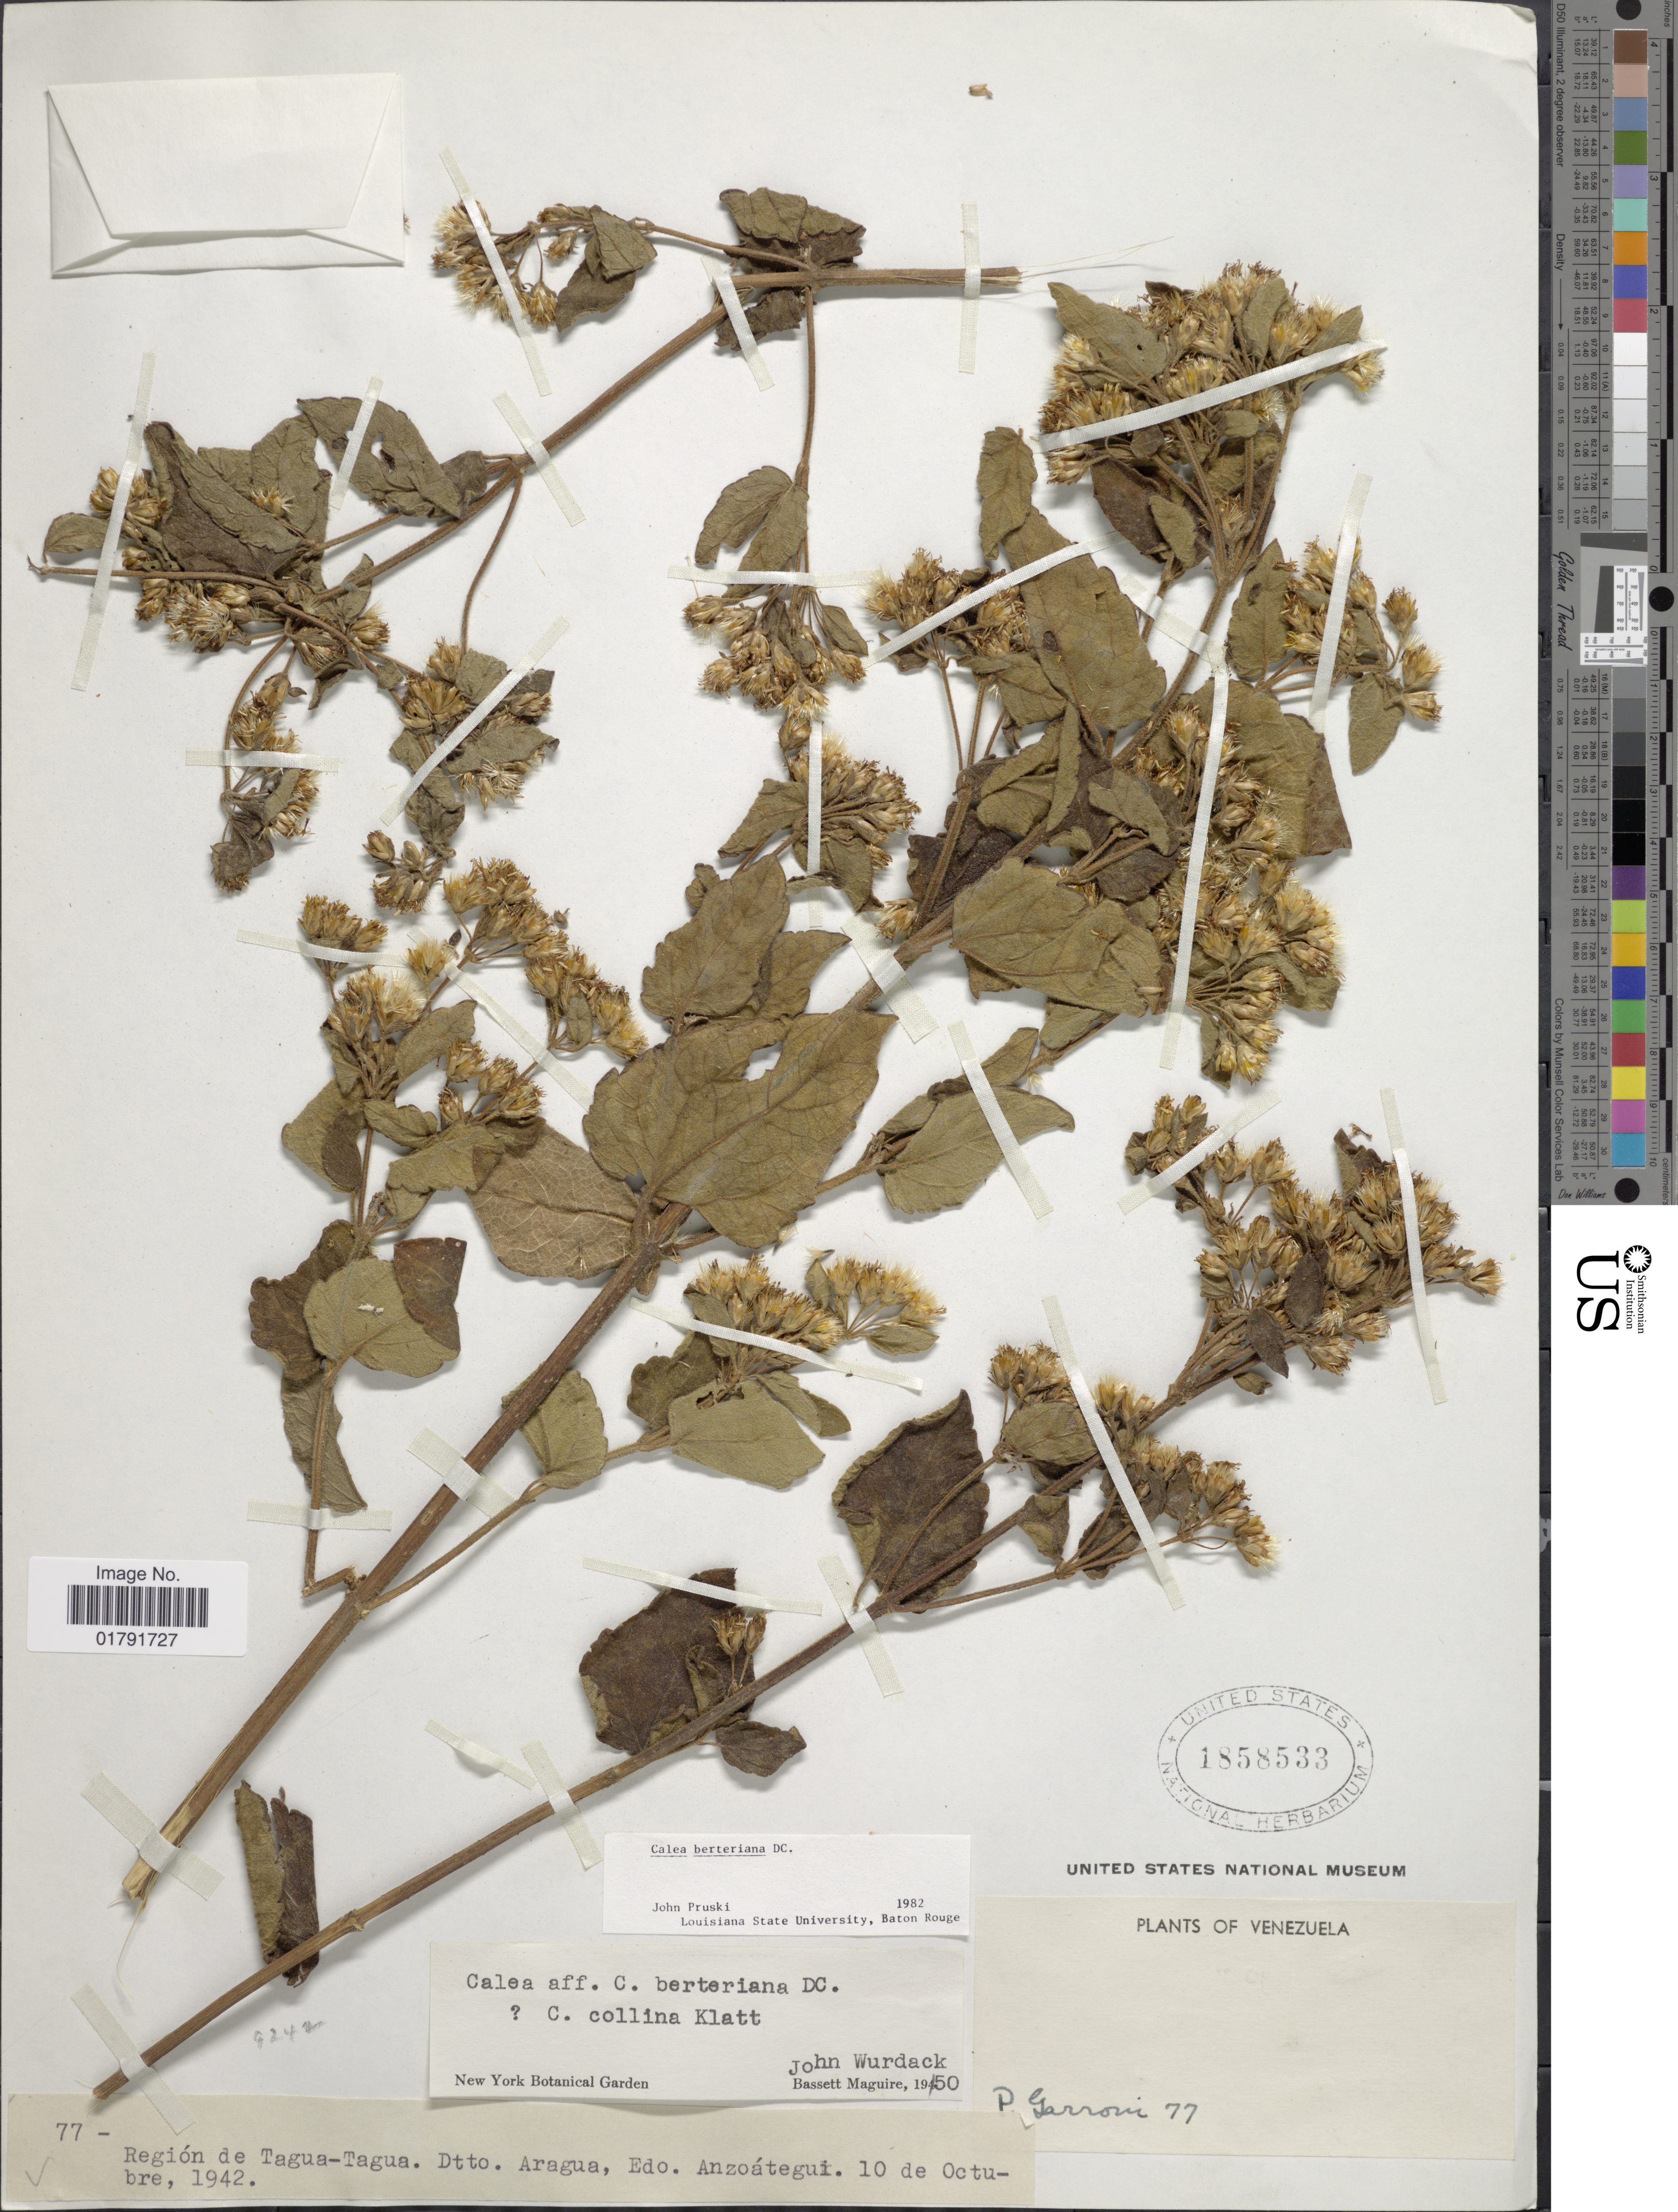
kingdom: Plantae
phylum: Tracheophyta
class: Magnoliopsida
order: Asterales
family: Asteraceae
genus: Calea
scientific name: Calea berteriana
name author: DC.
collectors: P. Garroni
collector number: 77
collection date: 1942-10-10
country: Venezuela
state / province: Anzoategui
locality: Region de Tagua-Tagua, Dtto. Aragua.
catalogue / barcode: US 1858533